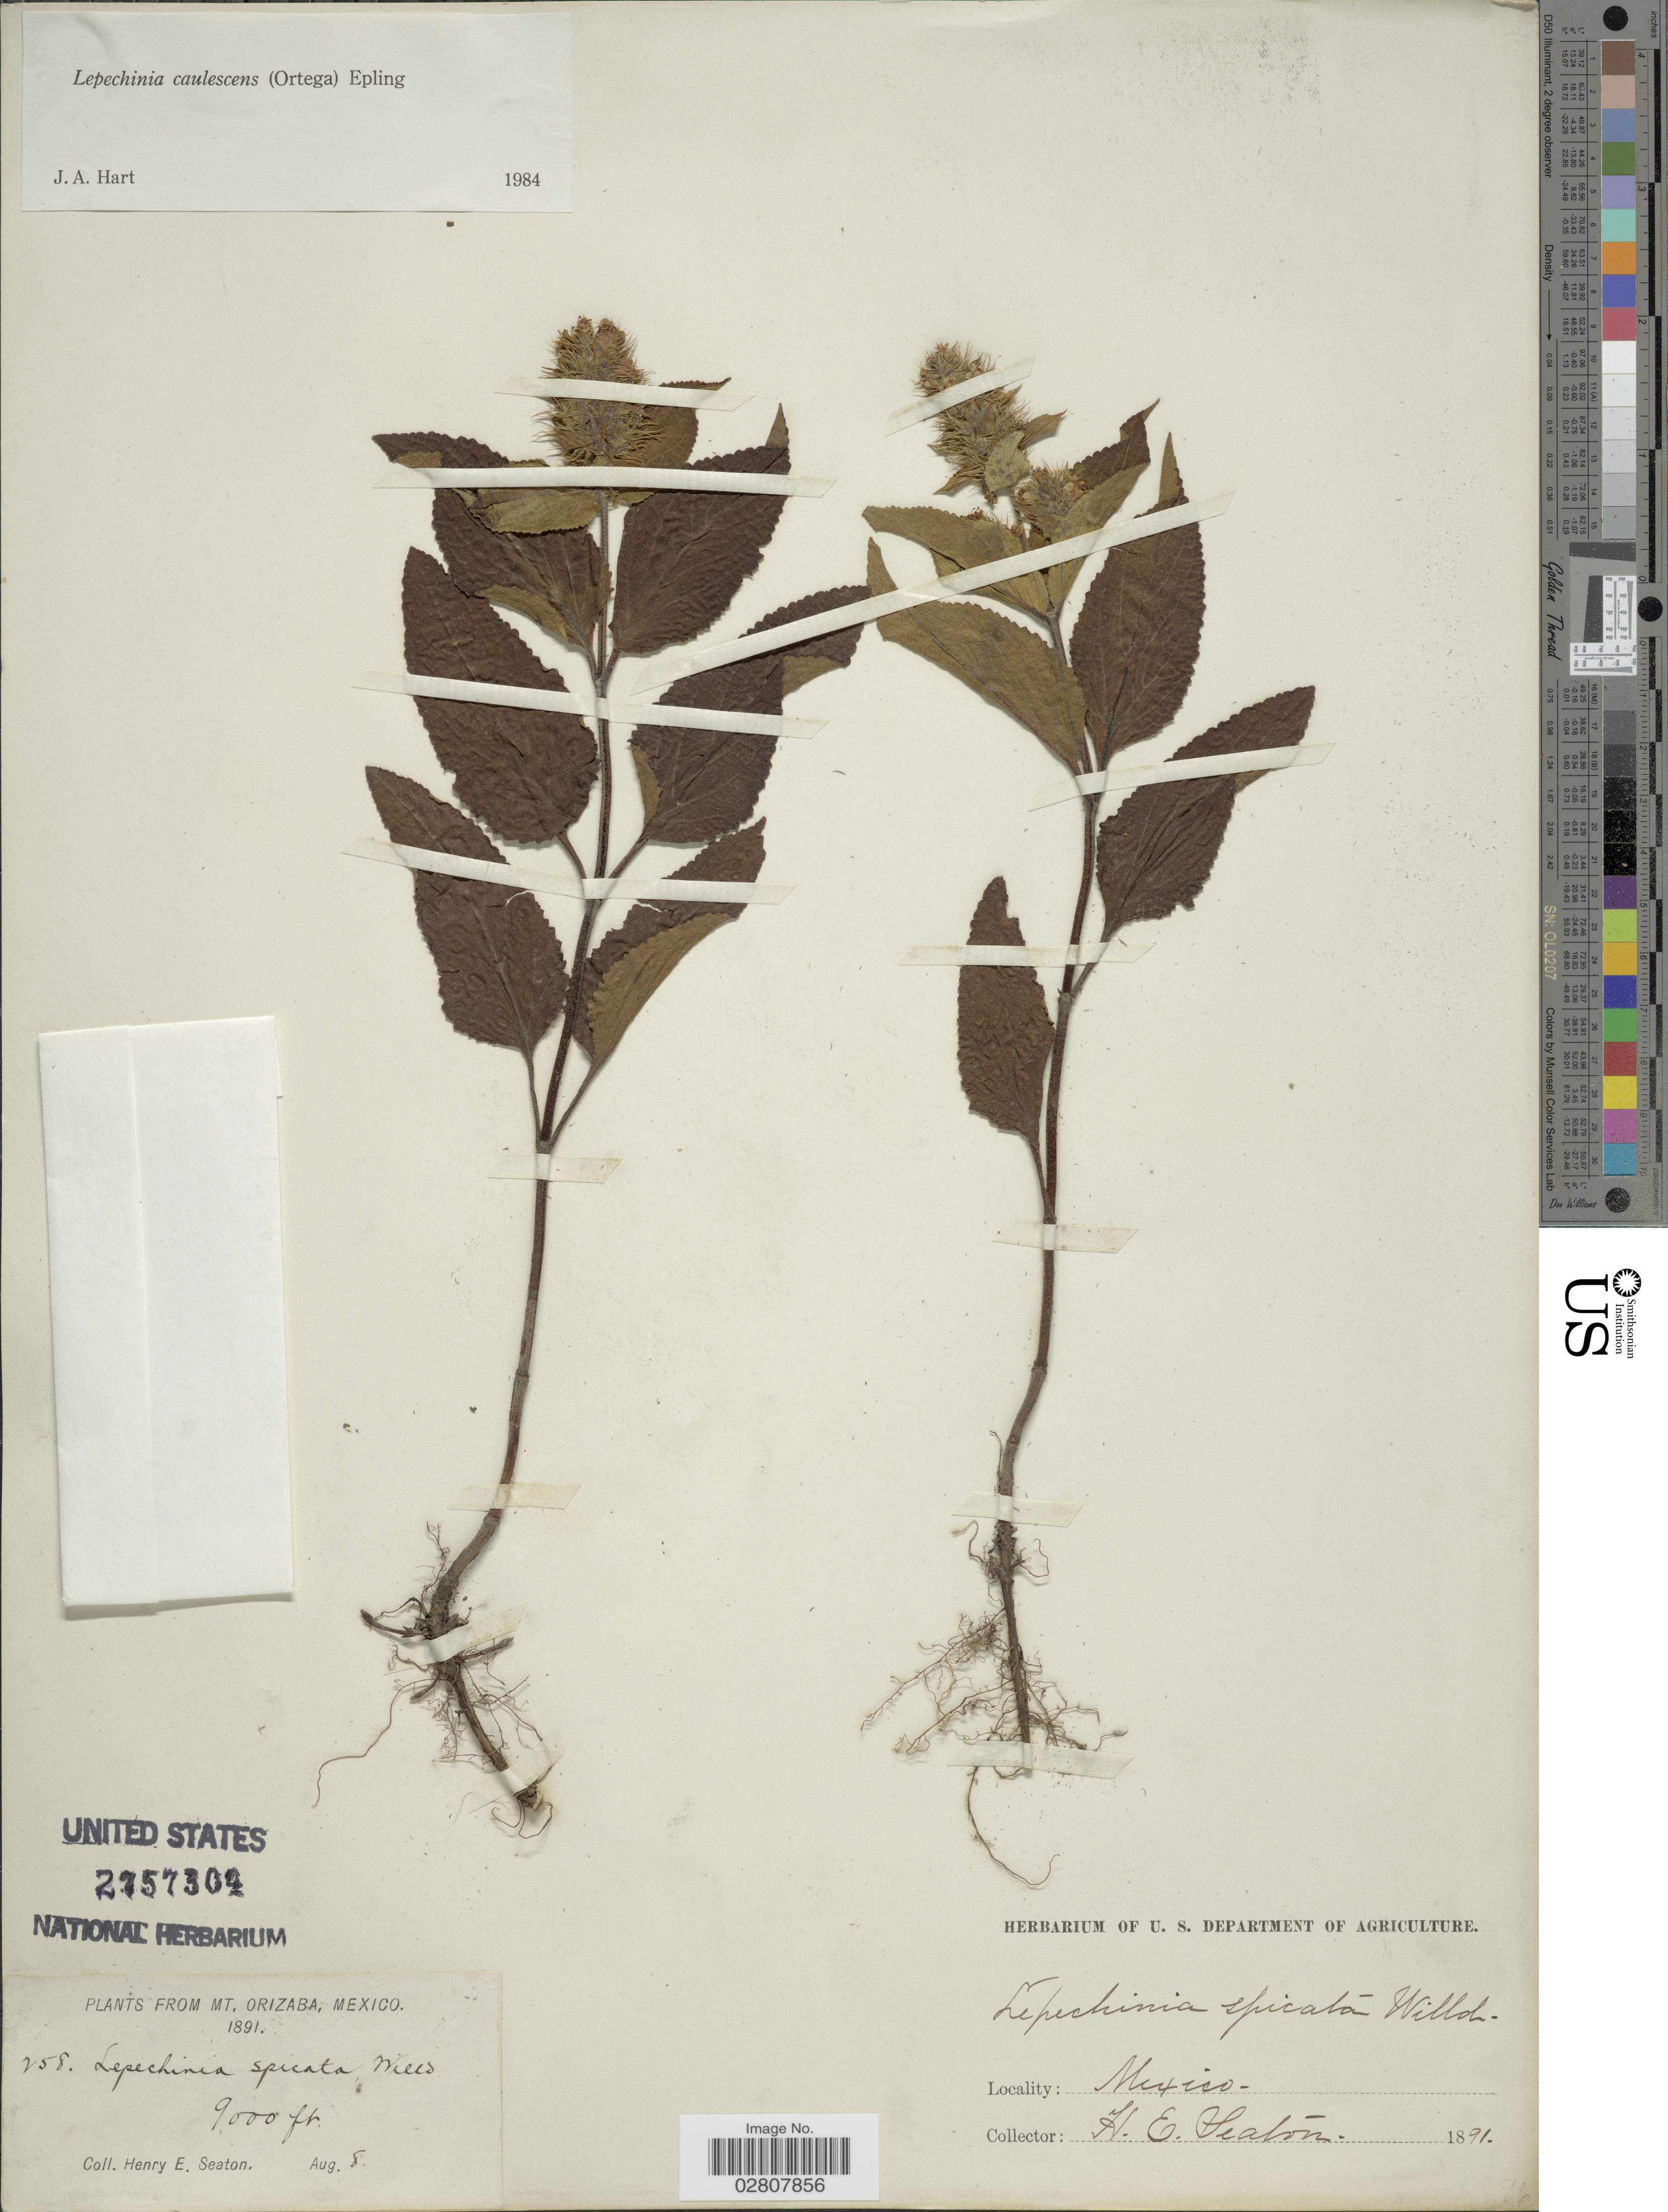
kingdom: Plantae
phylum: Tracheophyta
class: Magnoliopsida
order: Lamiales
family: Lamiaceae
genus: Lepechinia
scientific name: Lepechinia caulescens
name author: (Ortega) Epling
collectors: H. E. Seaton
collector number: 258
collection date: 1891-08-08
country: Mexico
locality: Mt. Orizaba.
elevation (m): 2743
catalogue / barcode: US 2757304